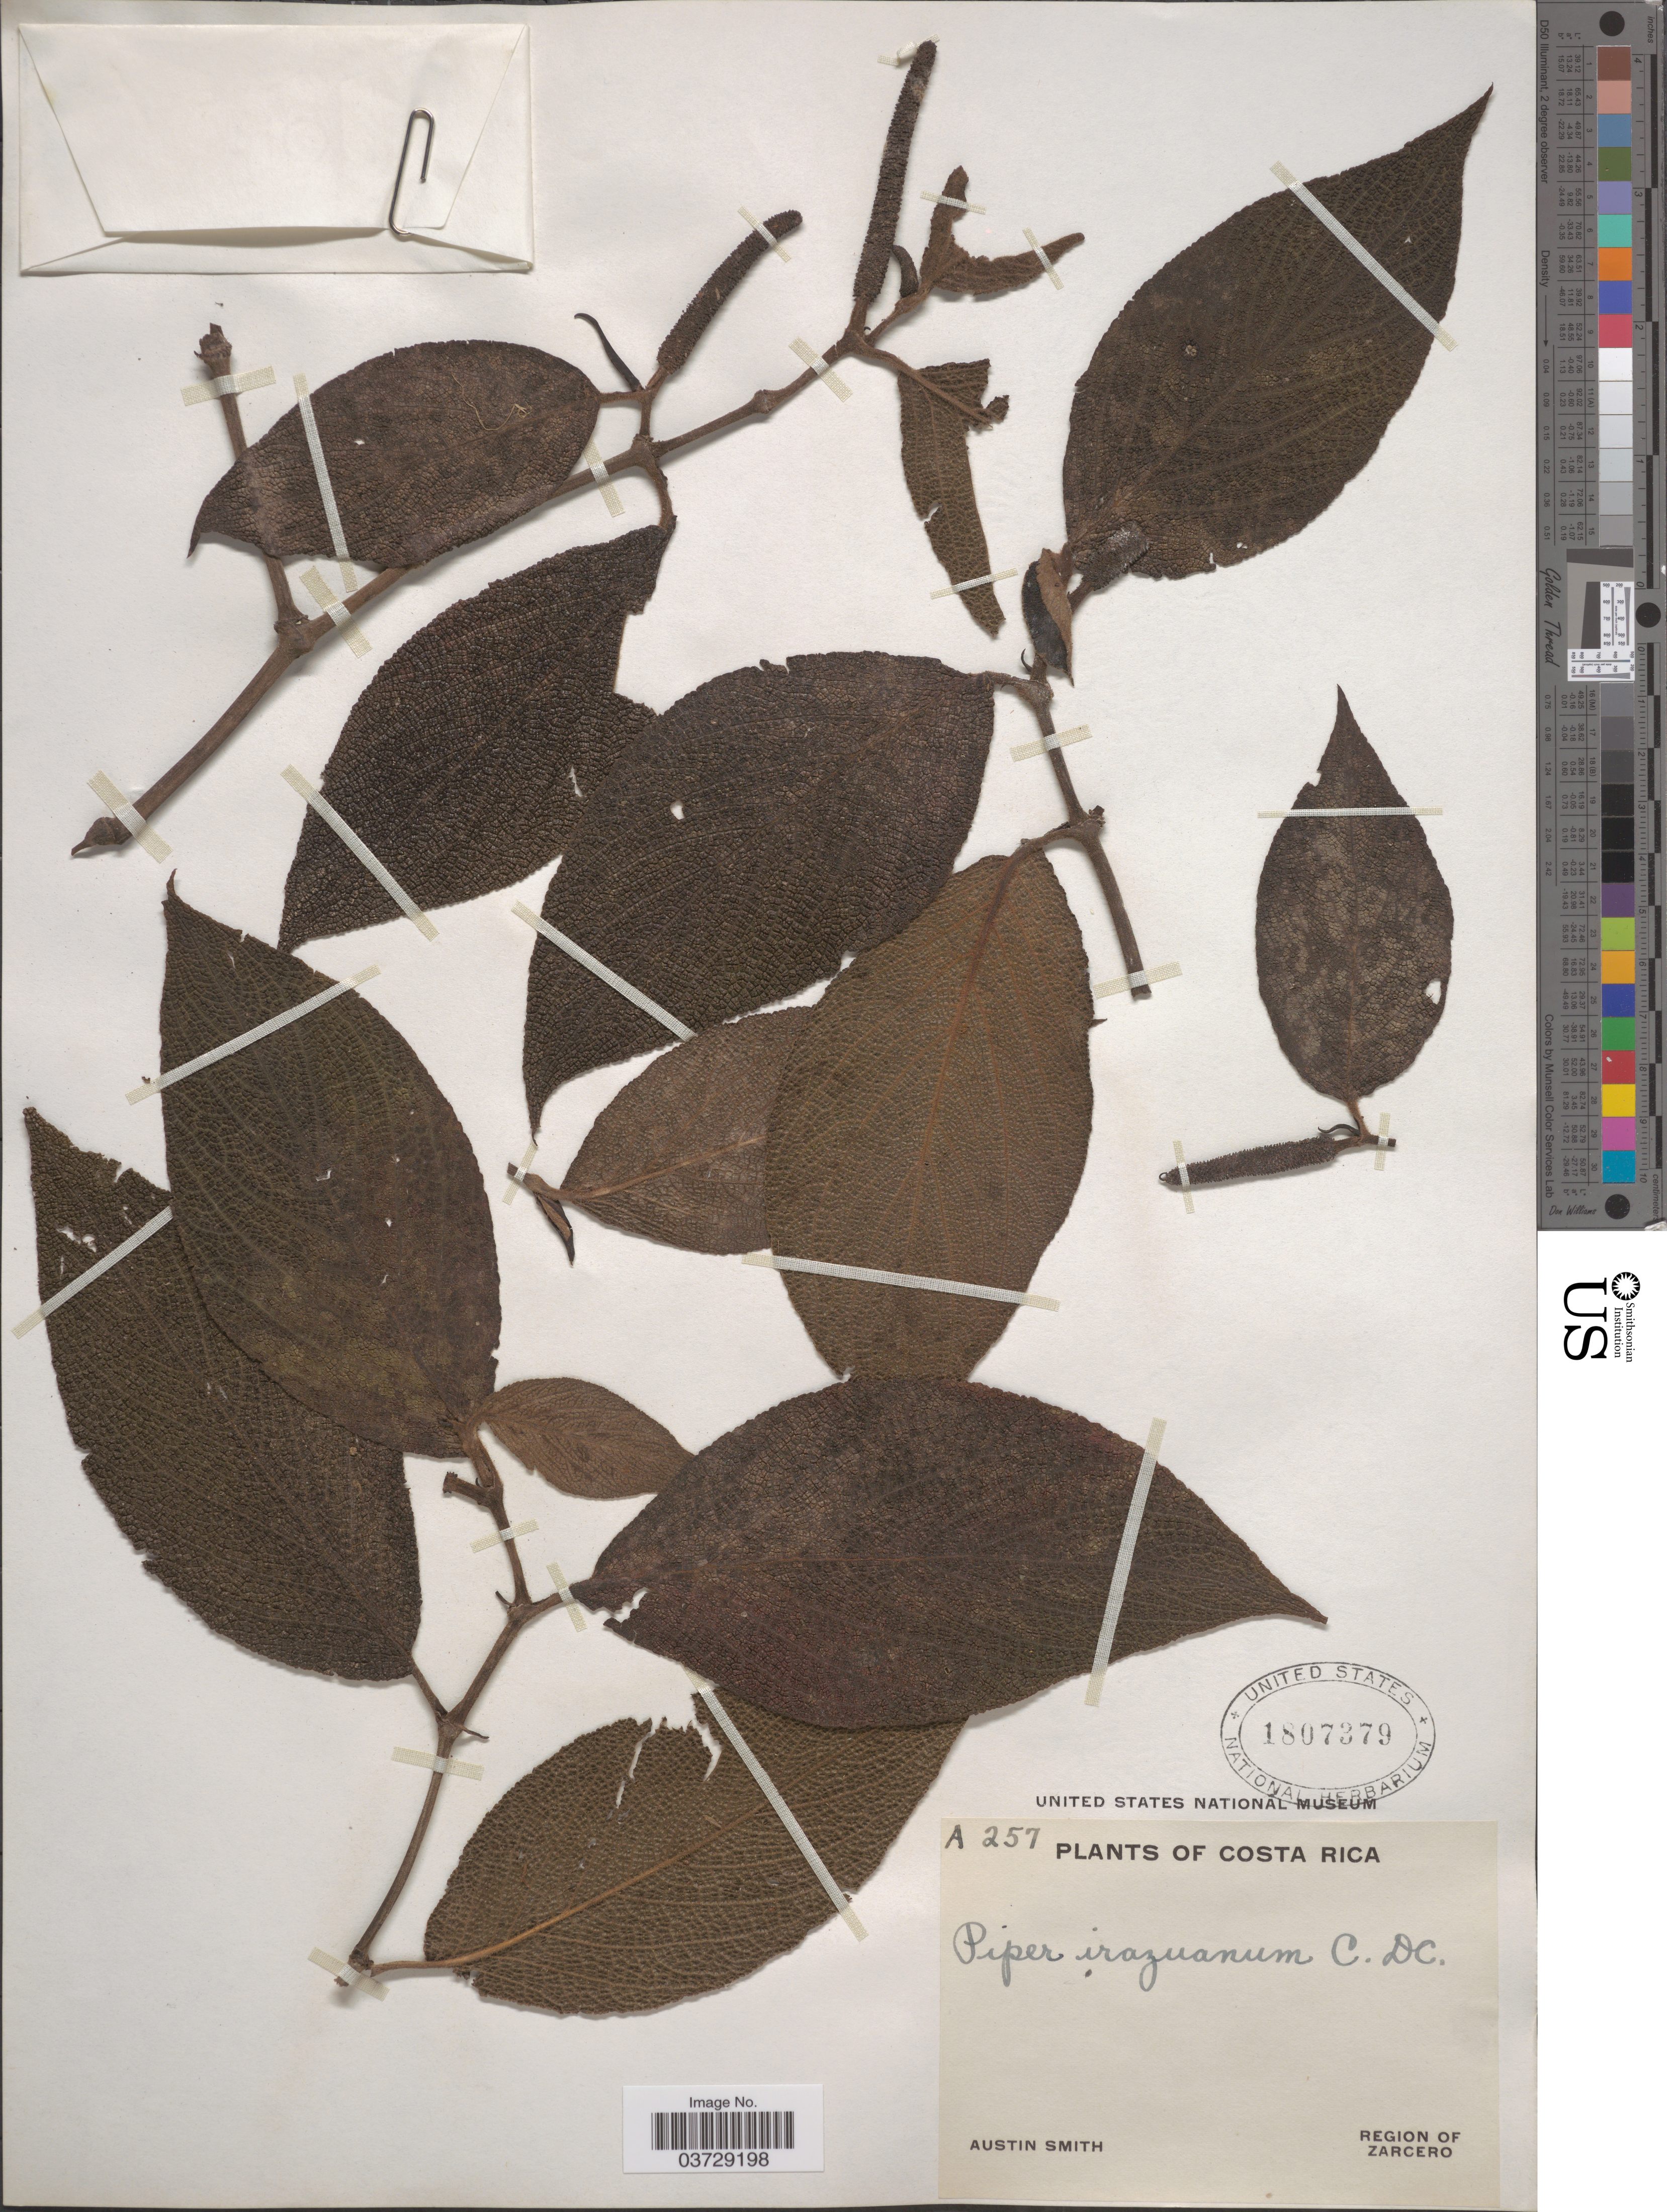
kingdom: Plantae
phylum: Tracheophyta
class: Magnoliopsida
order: Piperales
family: Piperaceae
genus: Piper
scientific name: Piper irazuanum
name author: C. DC.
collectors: Aust P. Smith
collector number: A257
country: Costa Rica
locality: Region of Zarcero.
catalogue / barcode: US 1807379